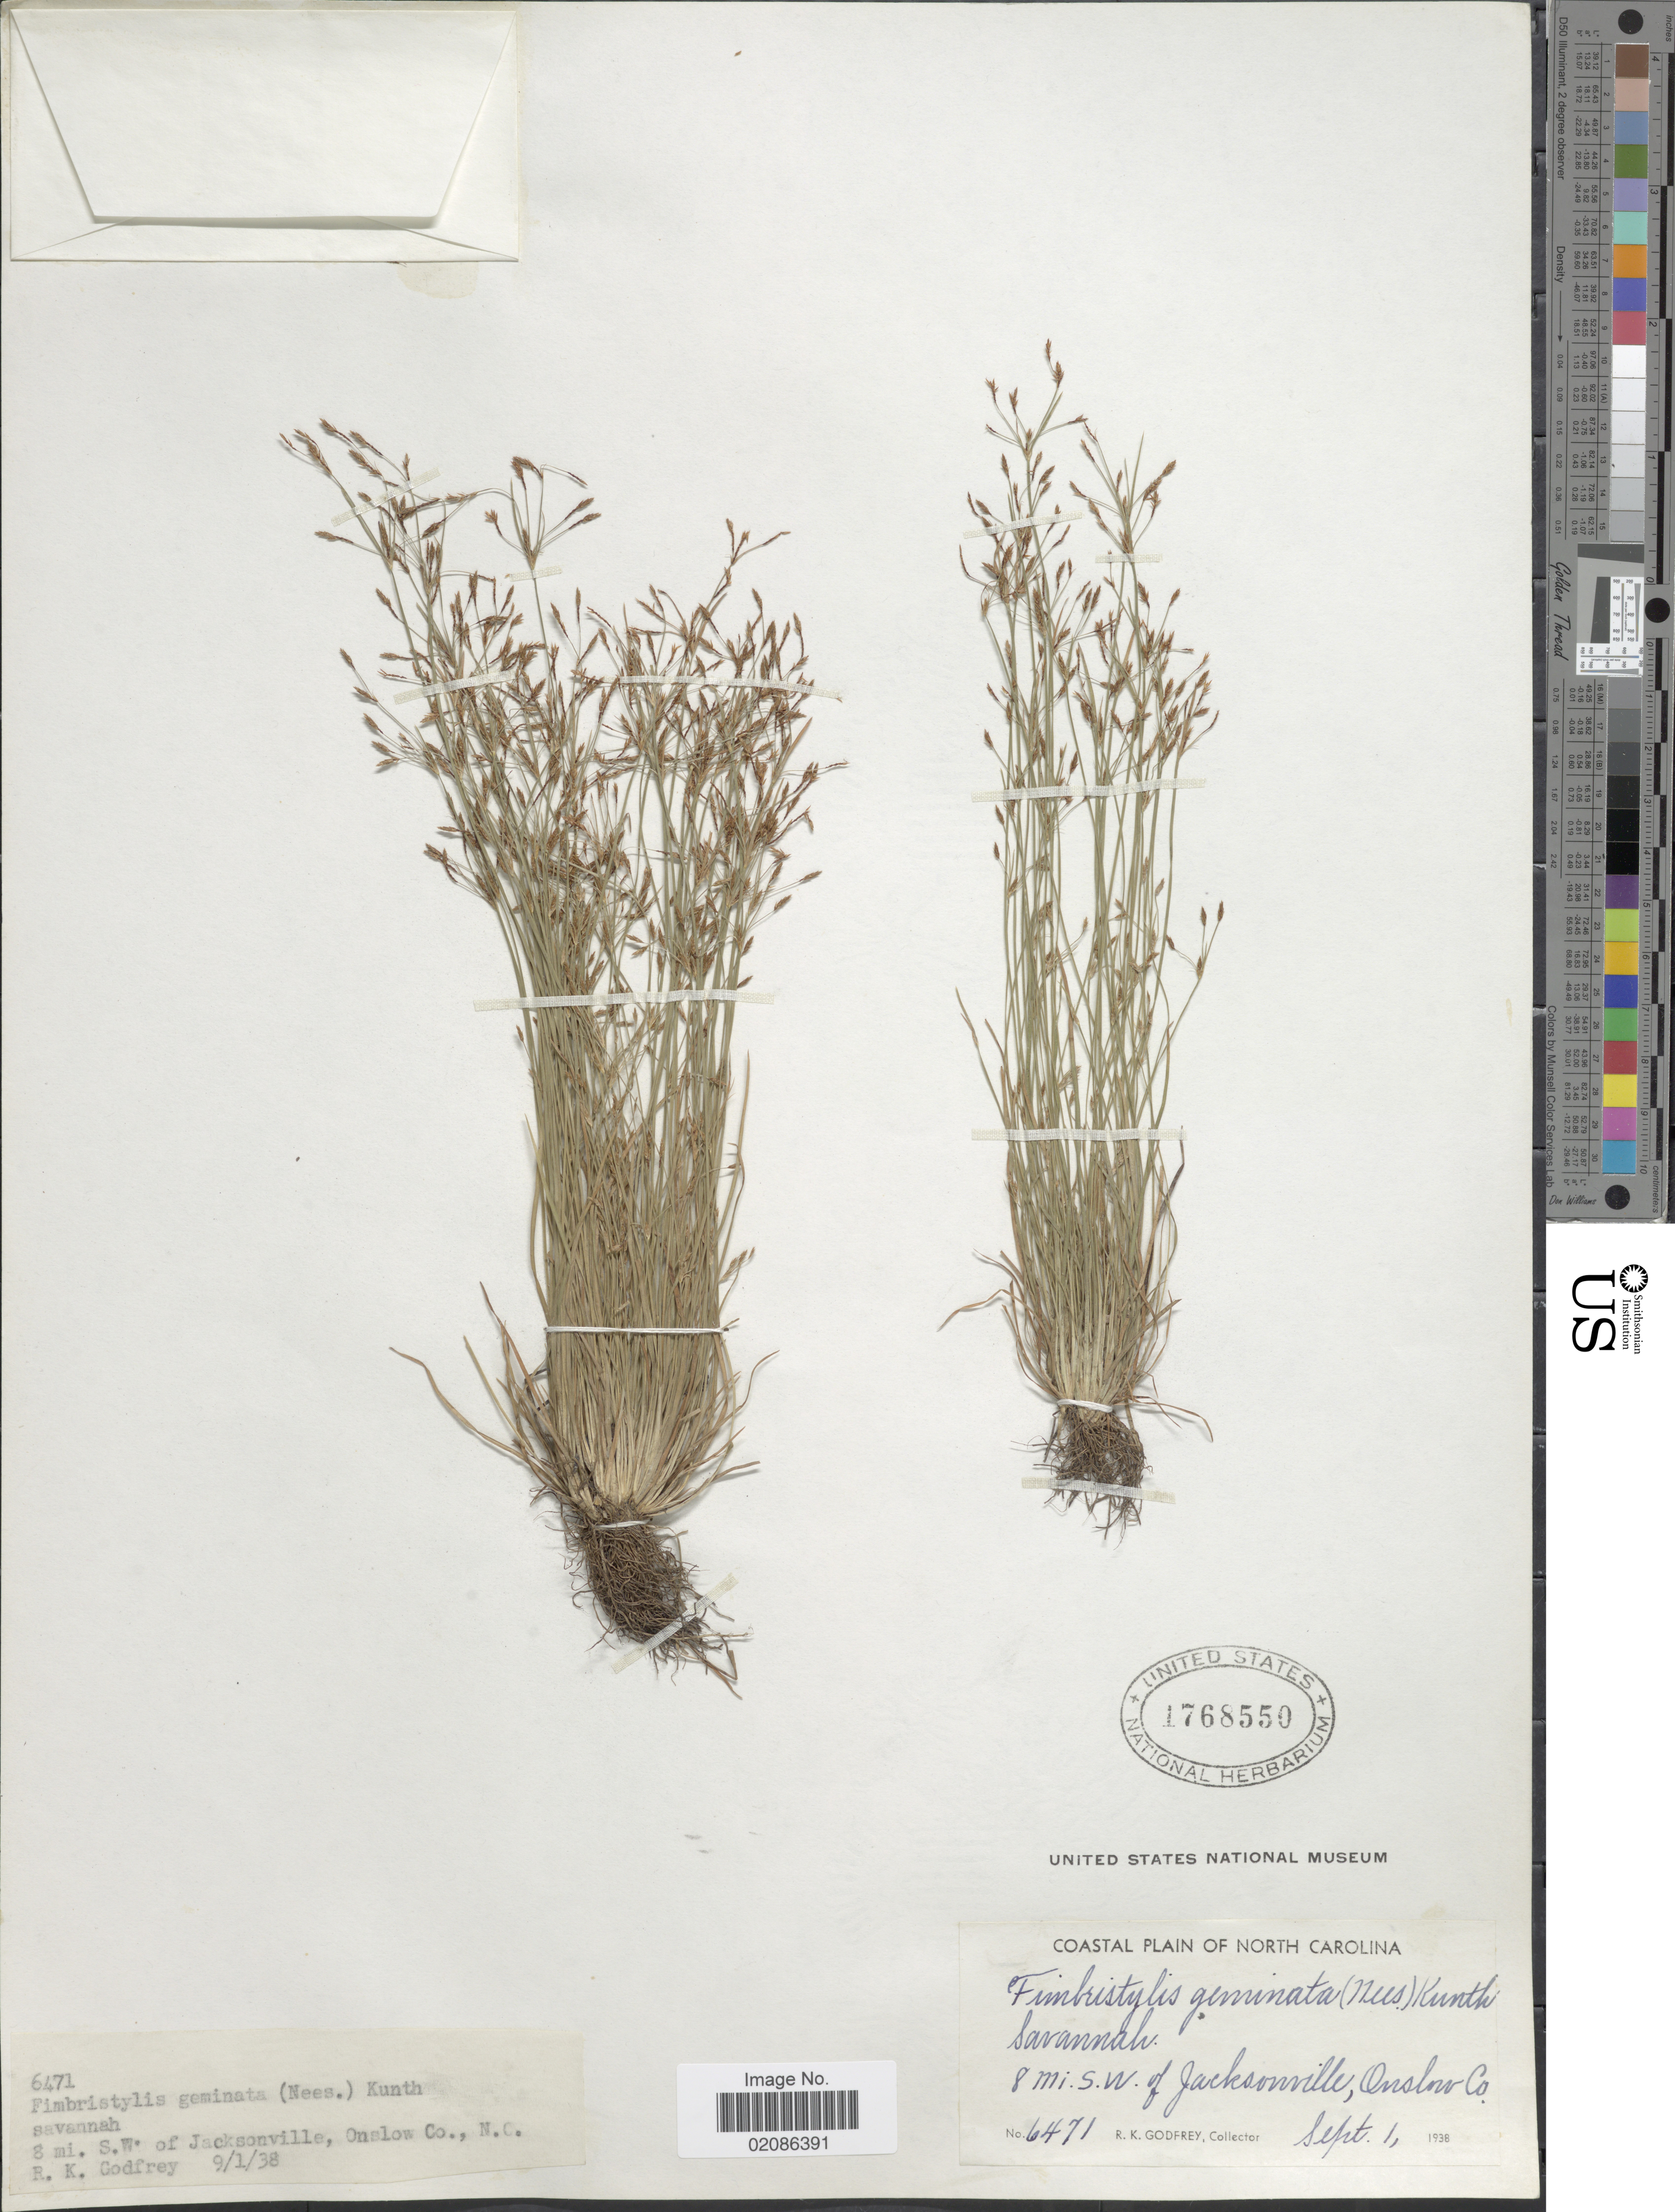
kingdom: Plantae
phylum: Tracheophyta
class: Liliopsida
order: Poales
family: Cyperaceae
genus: Fimbristylis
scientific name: Fimbristylis autumnalis (L.) Roem. & Schult.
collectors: R. K. Godfrey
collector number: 6471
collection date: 1938-09-01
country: United States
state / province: North Carolina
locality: Coastal Plains of North Carolina, Savannah, 8 mi S.W. of jacksonville, Onslow co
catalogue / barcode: US 1768550